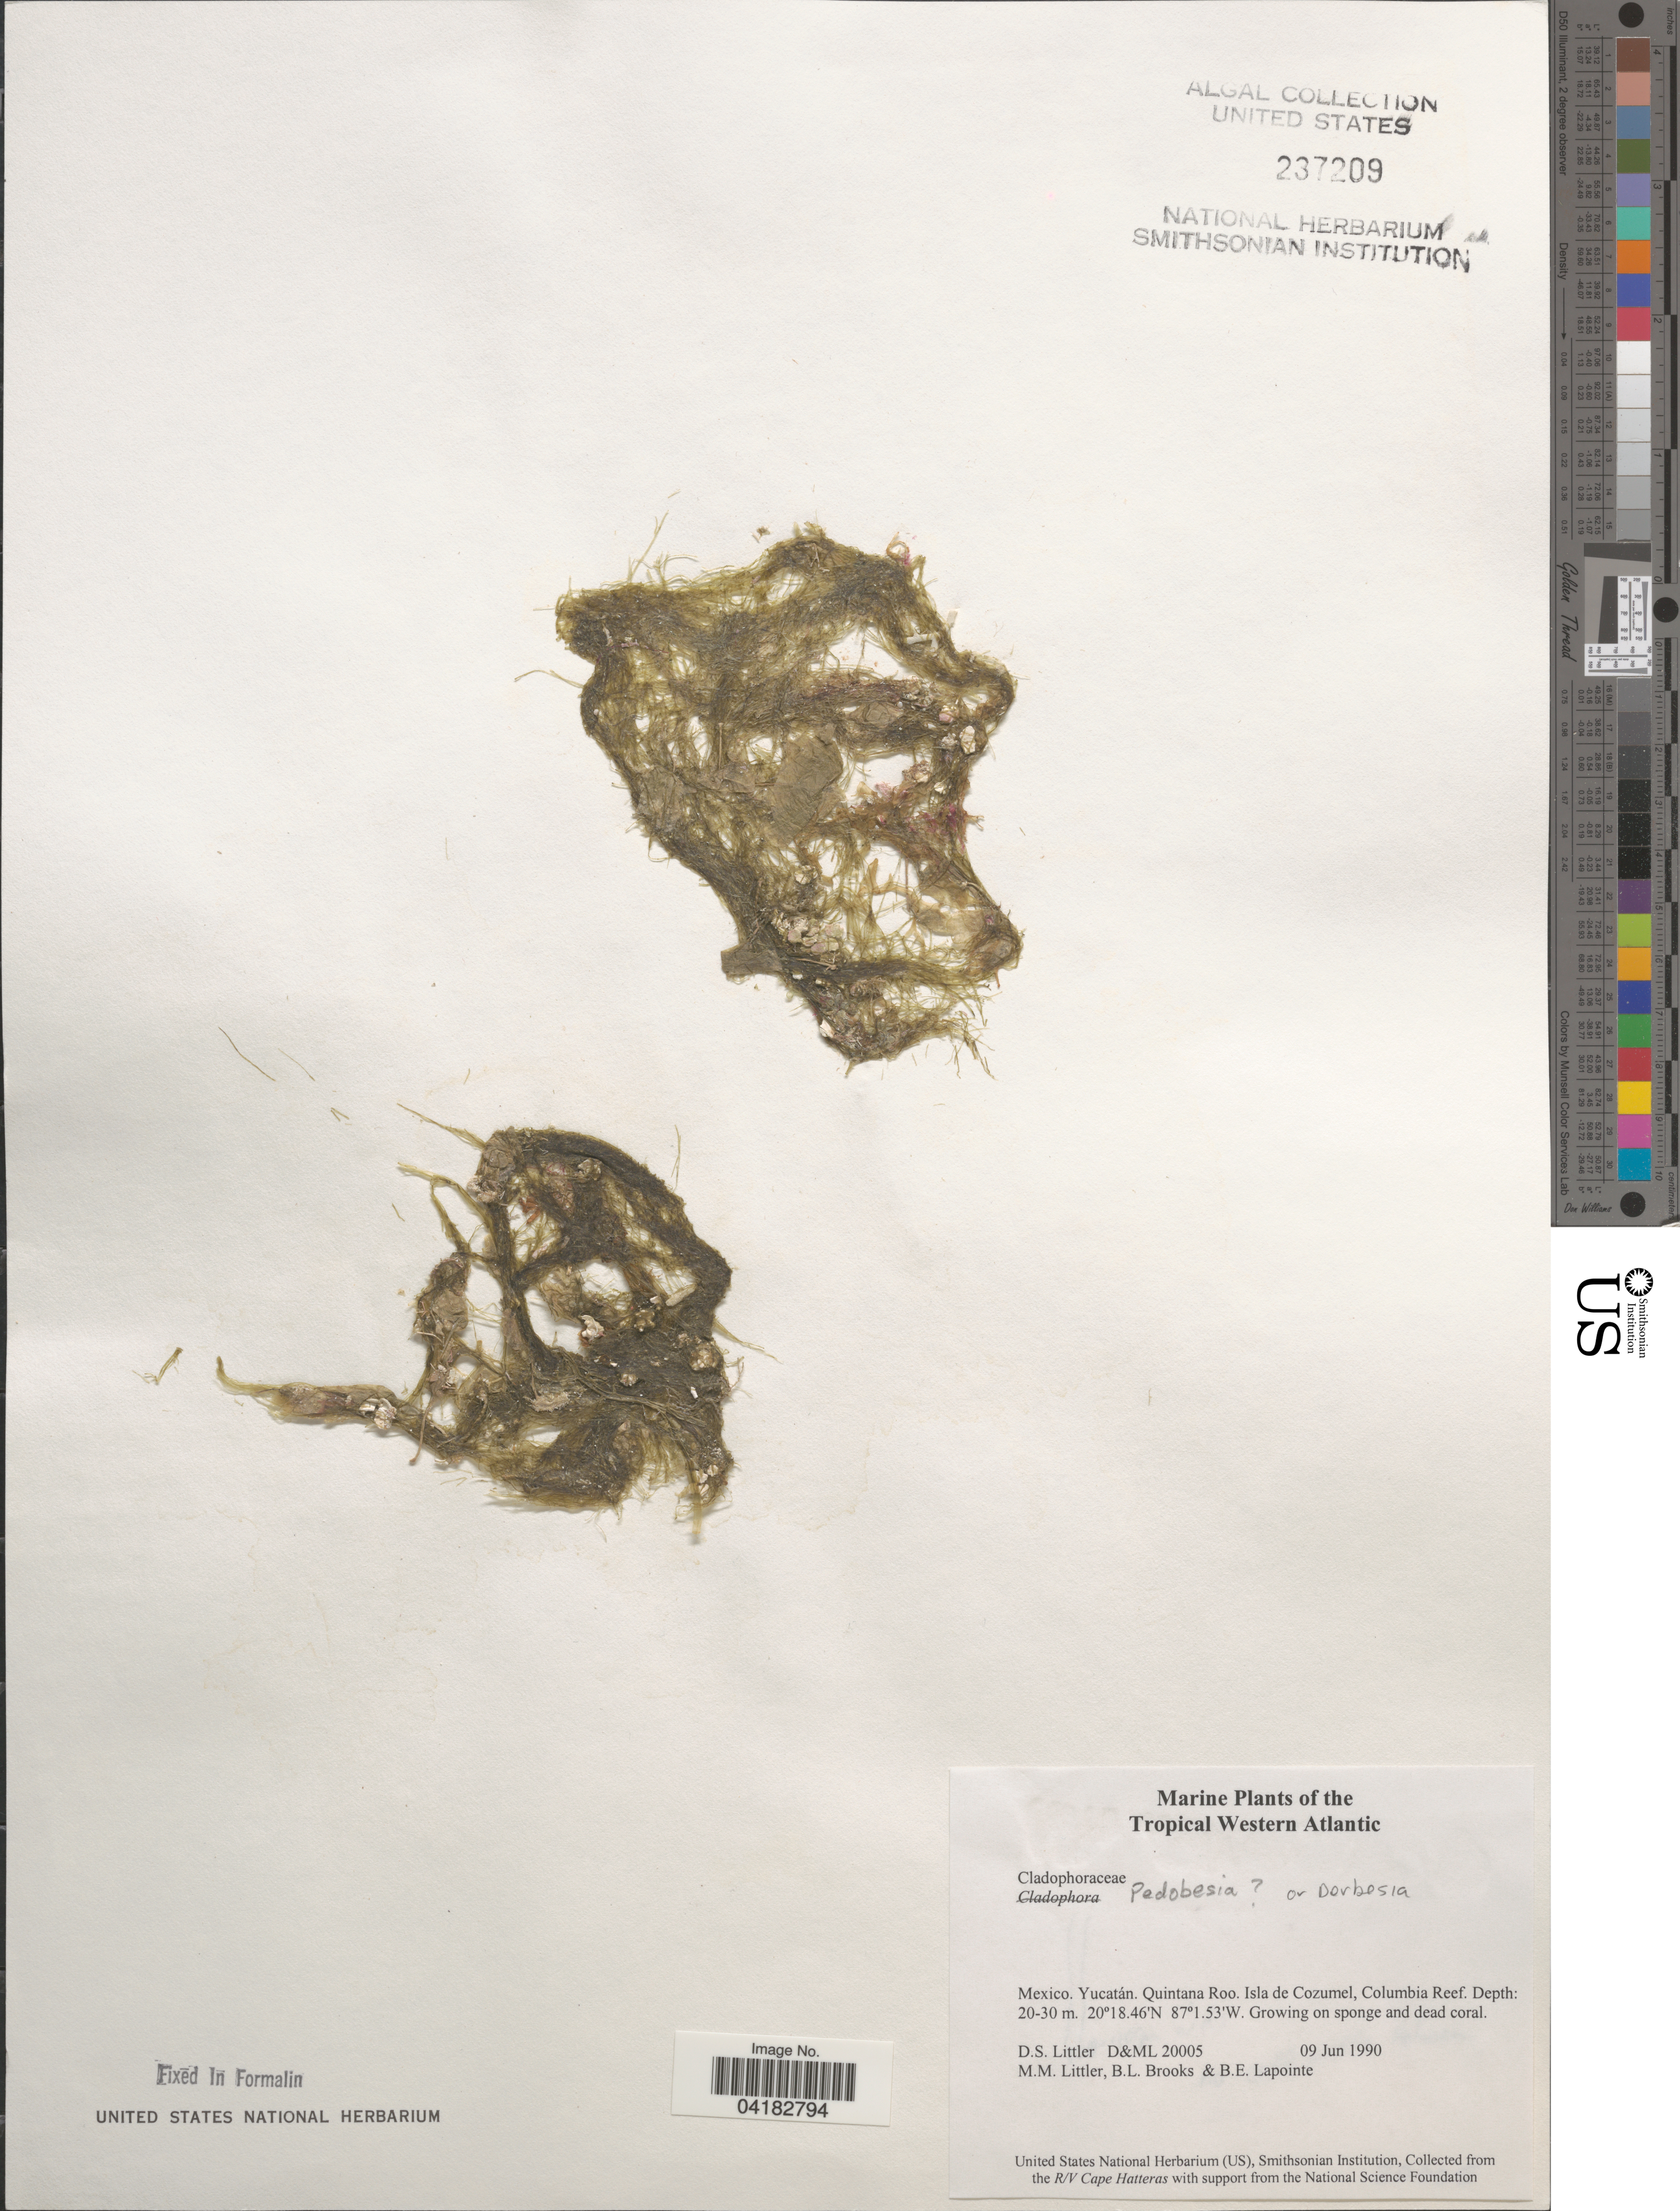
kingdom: Plantae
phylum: Chlorophyta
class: Ulvophyceae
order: Cladophorales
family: Cladophoraceae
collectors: D. S. Littler, B. Brooks & B. Lapointe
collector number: D&ML20005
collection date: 1990-06-09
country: Mexico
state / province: Yucatán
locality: Tropical Western Atlantic. Quintana Roo. Isla de Cozumel, Columbia Reef.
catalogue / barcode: US 237209